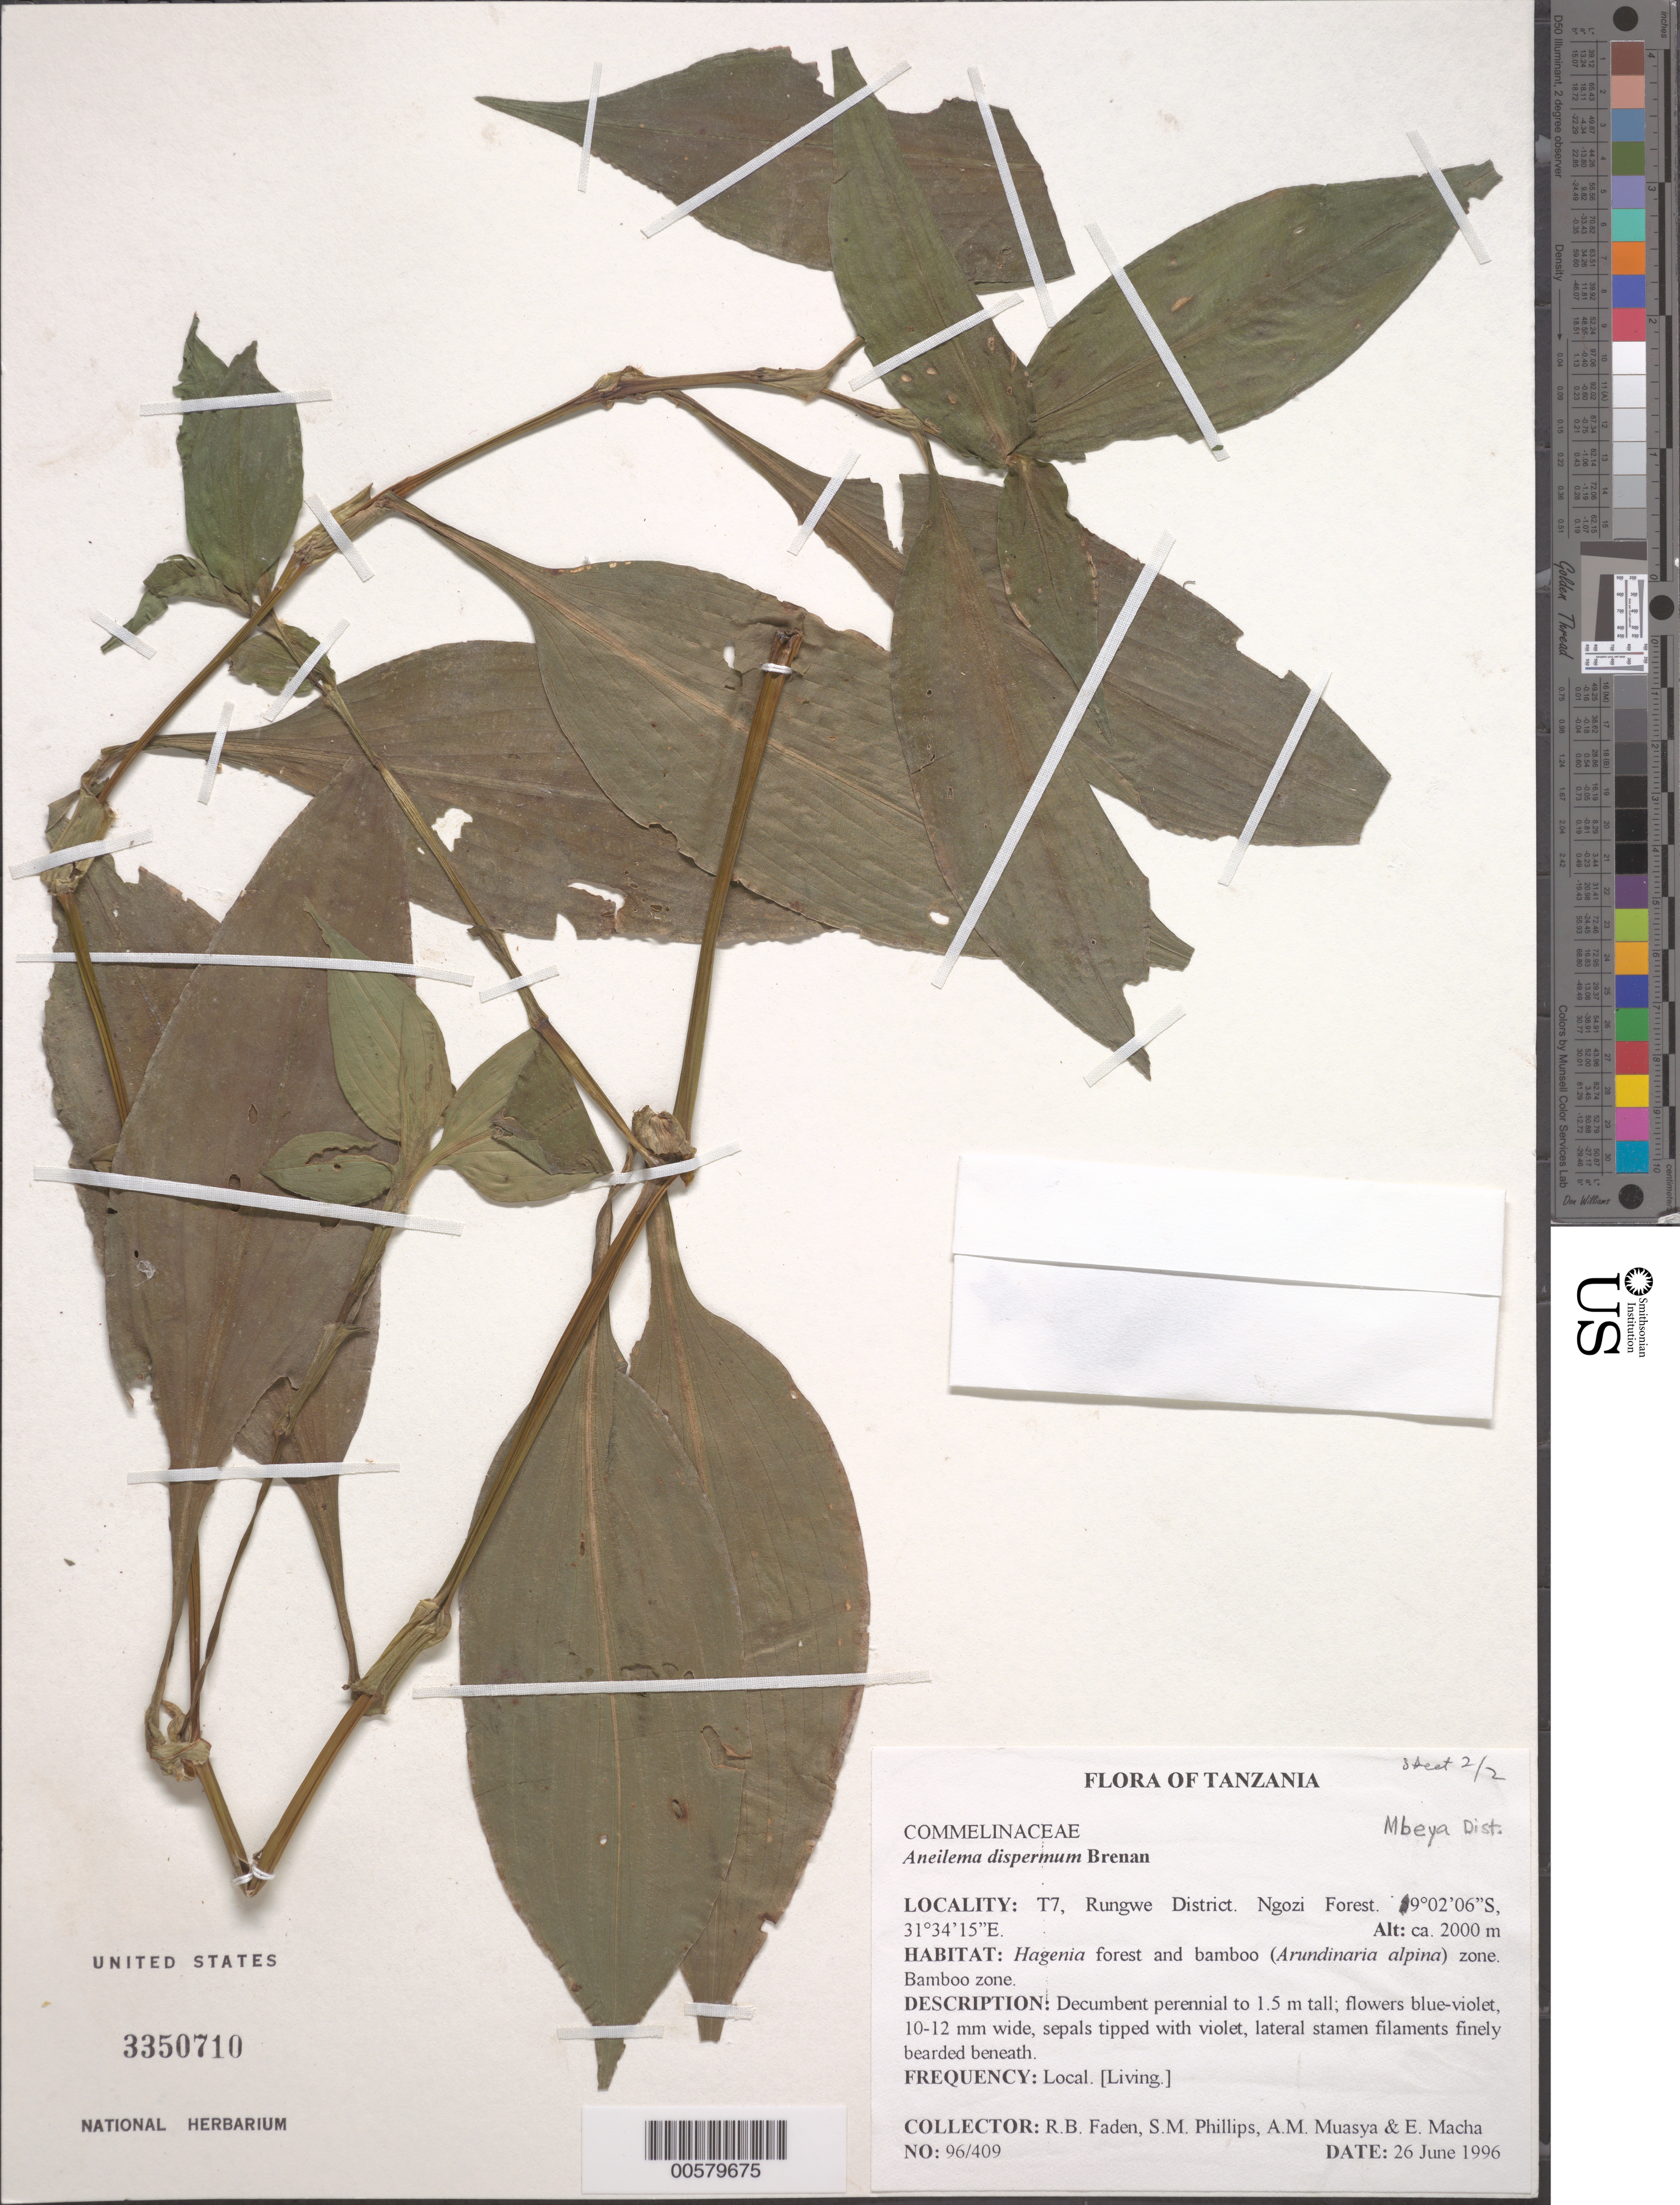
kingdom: Plantae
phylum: Tracheophyta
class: Liliopsida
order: Commelinales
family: Commelinaceae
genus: Aneilema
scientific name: Aneilema dispermum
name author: Brenan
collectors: R. B. Faden, E. Macha, S. M. Phillips & A. Muasya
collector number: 96/409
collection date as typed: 26 Jun 1996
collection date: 1996-06-26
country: Tanzania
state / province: Mbeya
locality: Rungwe dist., ngozi forest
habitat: Hagenia forest and bamboo zone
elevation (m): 2000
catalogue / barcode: US 3350710